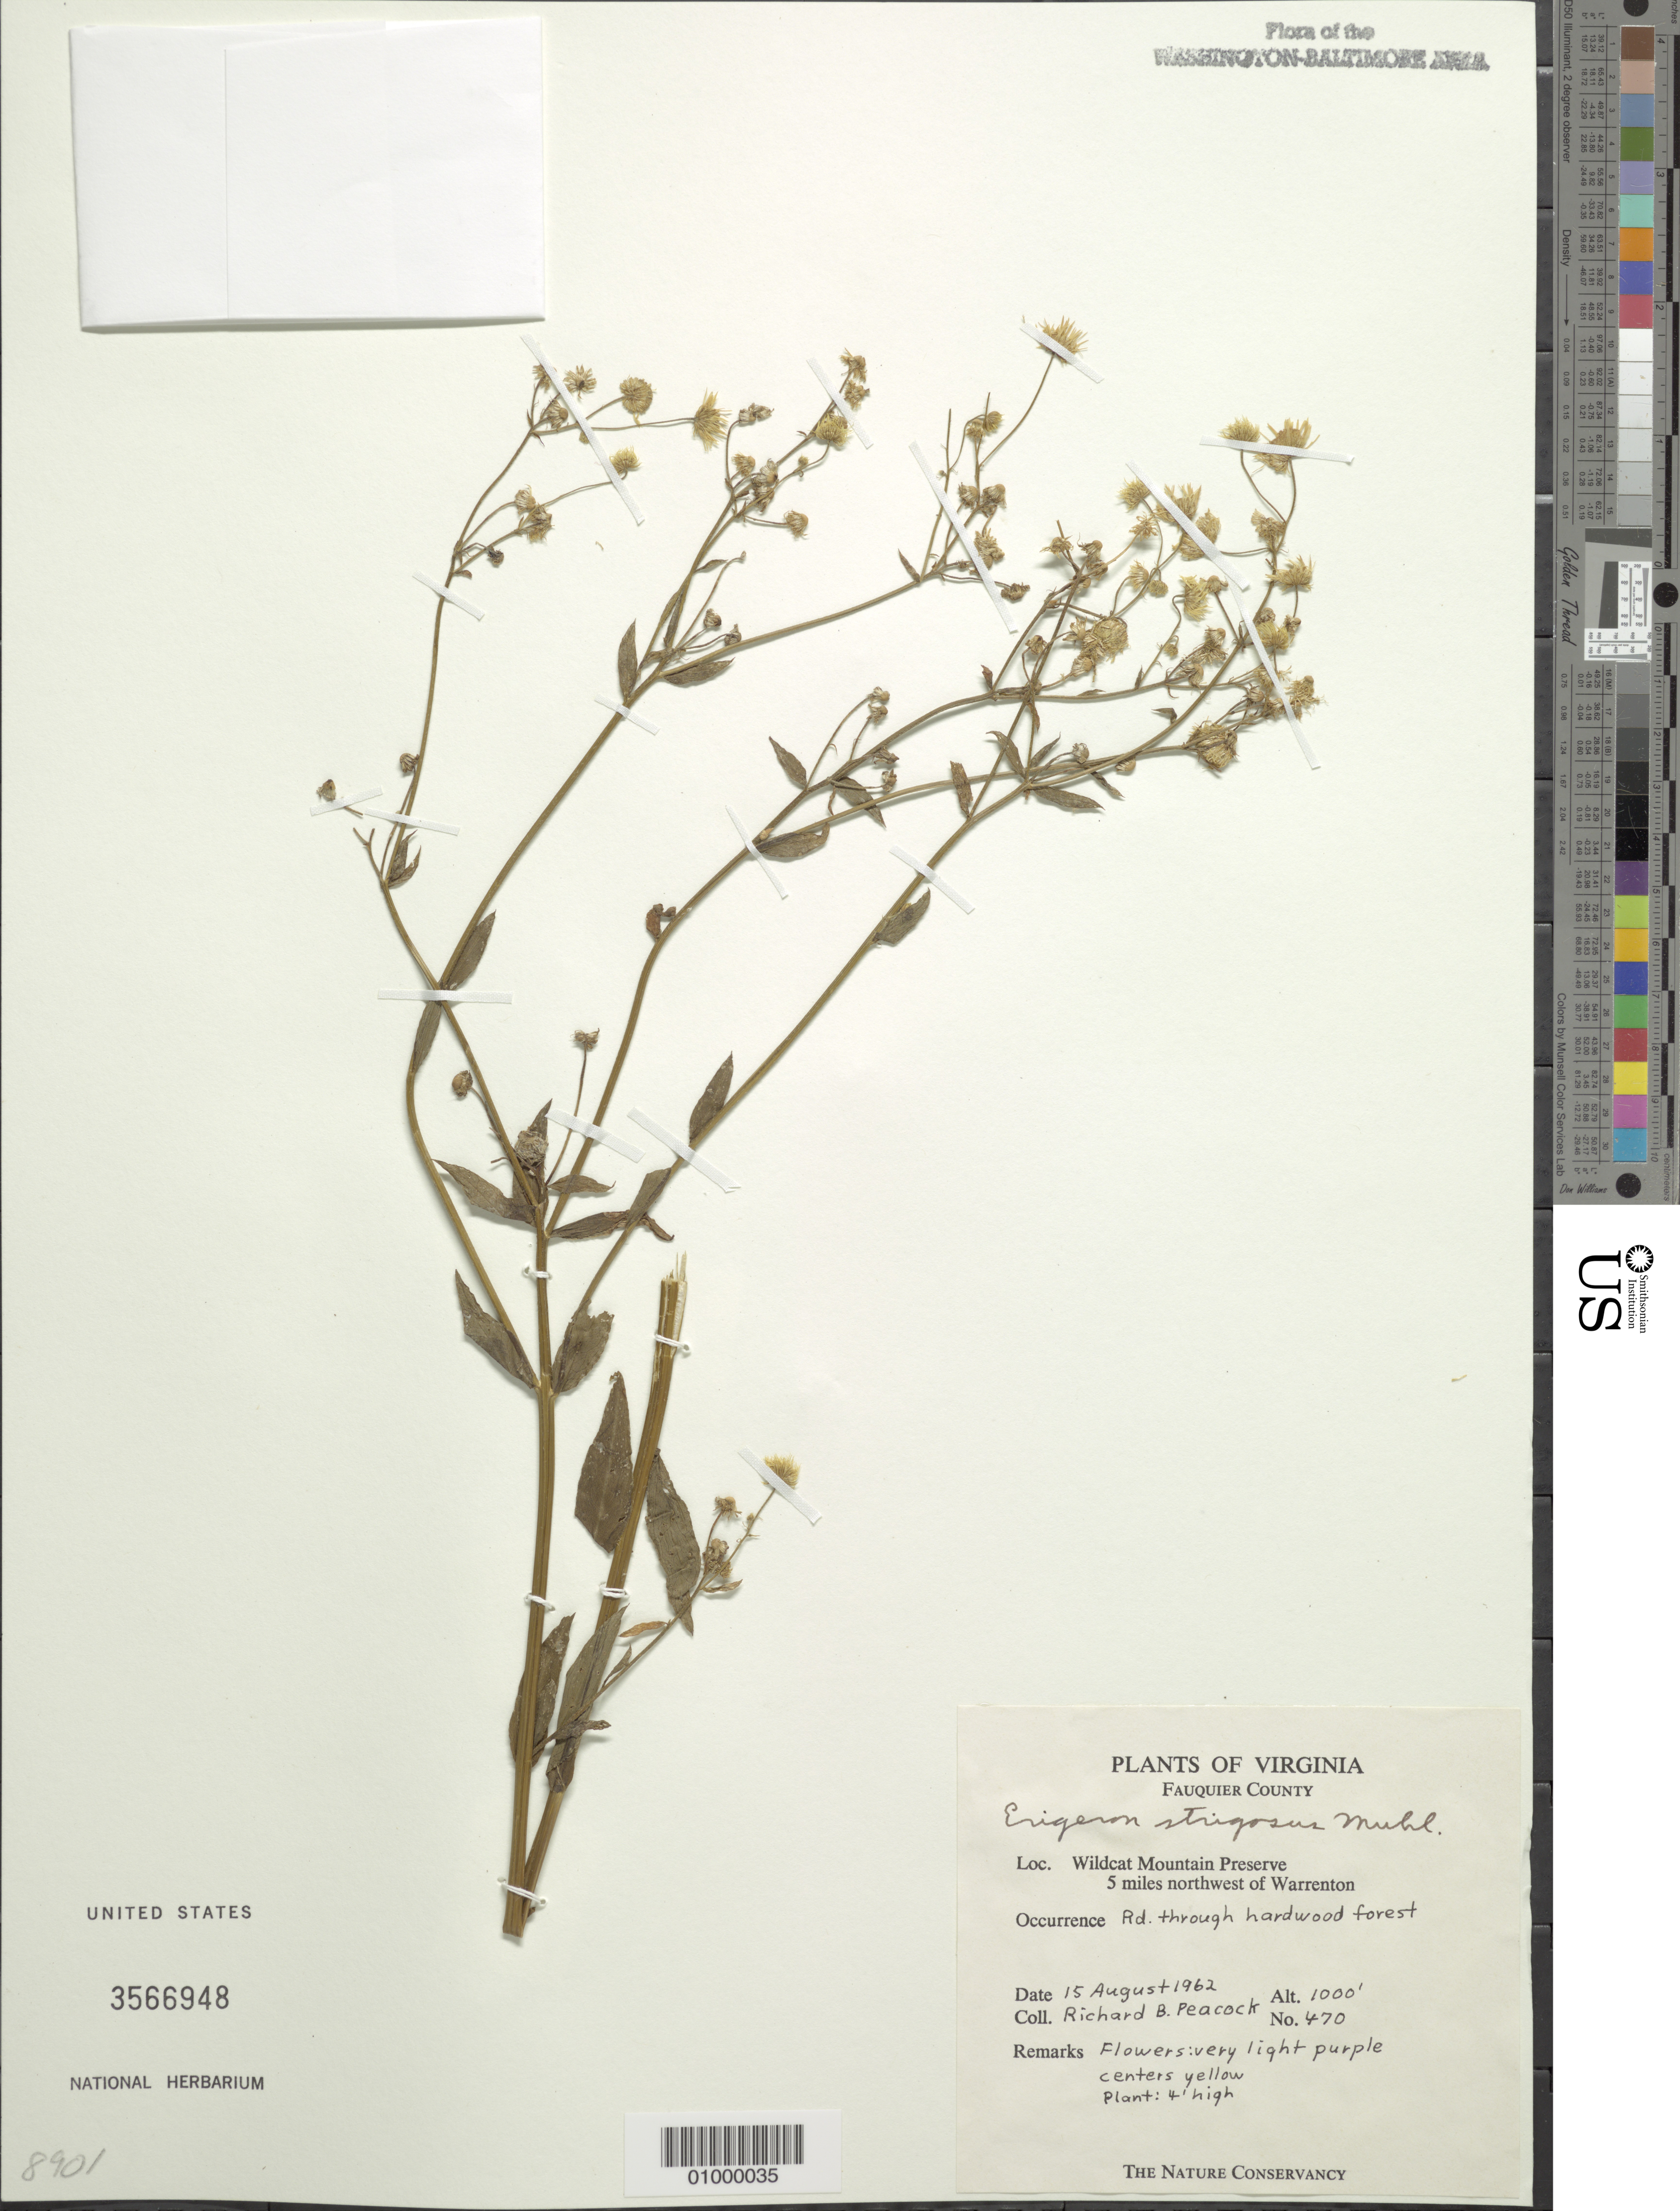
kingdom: Plantae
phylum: Tracheophyta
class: Magnoliopsida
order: Asterales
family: Asteraceae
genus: Erigeron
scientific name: Erigeron strigosus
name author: Muhl. ex Willd.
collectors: R. Peacock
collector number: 466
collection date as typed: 15 Aug 1962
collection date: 1962-08-15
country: United States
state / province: Virginia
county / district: Fauquier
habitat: road through hardwood forest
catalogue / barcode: US 3566948